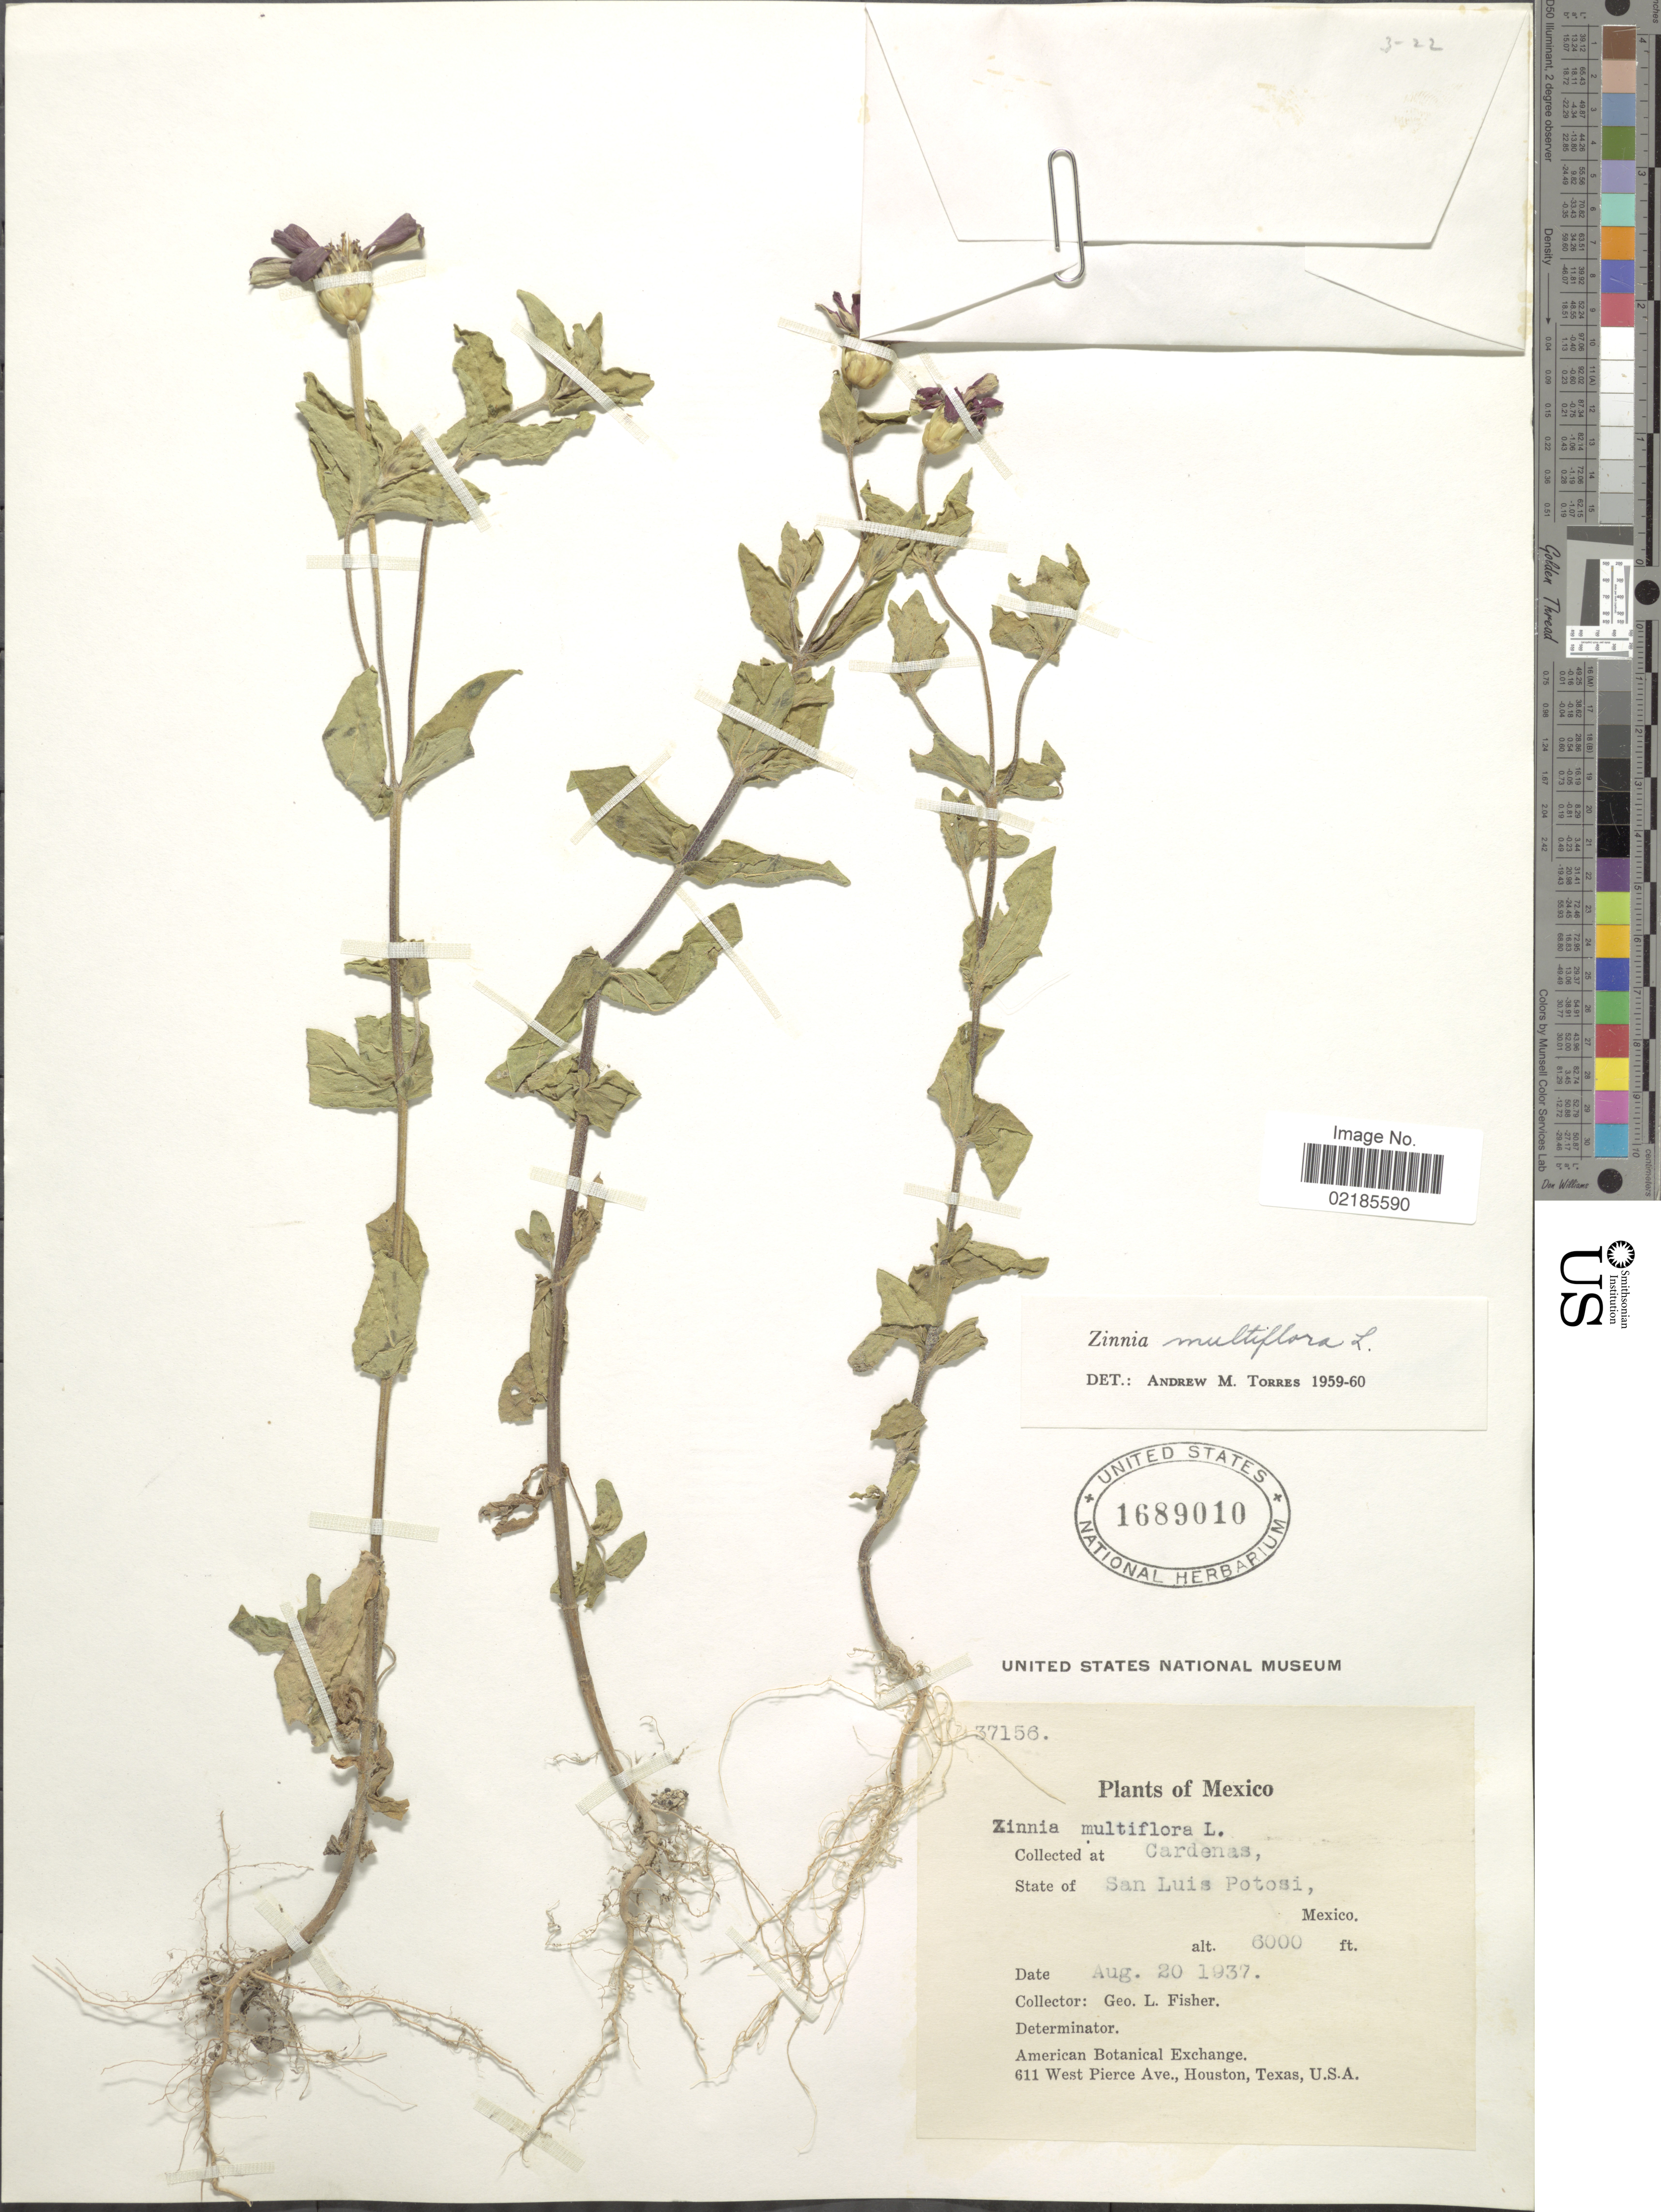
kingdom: Plantae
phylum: Tracheophyta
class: Magnoliopsida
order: Asterales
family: Asteraceae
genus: Zinnia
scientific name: Zinnia peruviana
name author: (L.) L.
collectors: G. L. Fisher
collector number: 37156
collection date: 1937-08-20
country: Mexico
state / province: San Luis Potosí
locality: Cardenas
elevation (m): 1829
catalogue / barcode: US 1689010